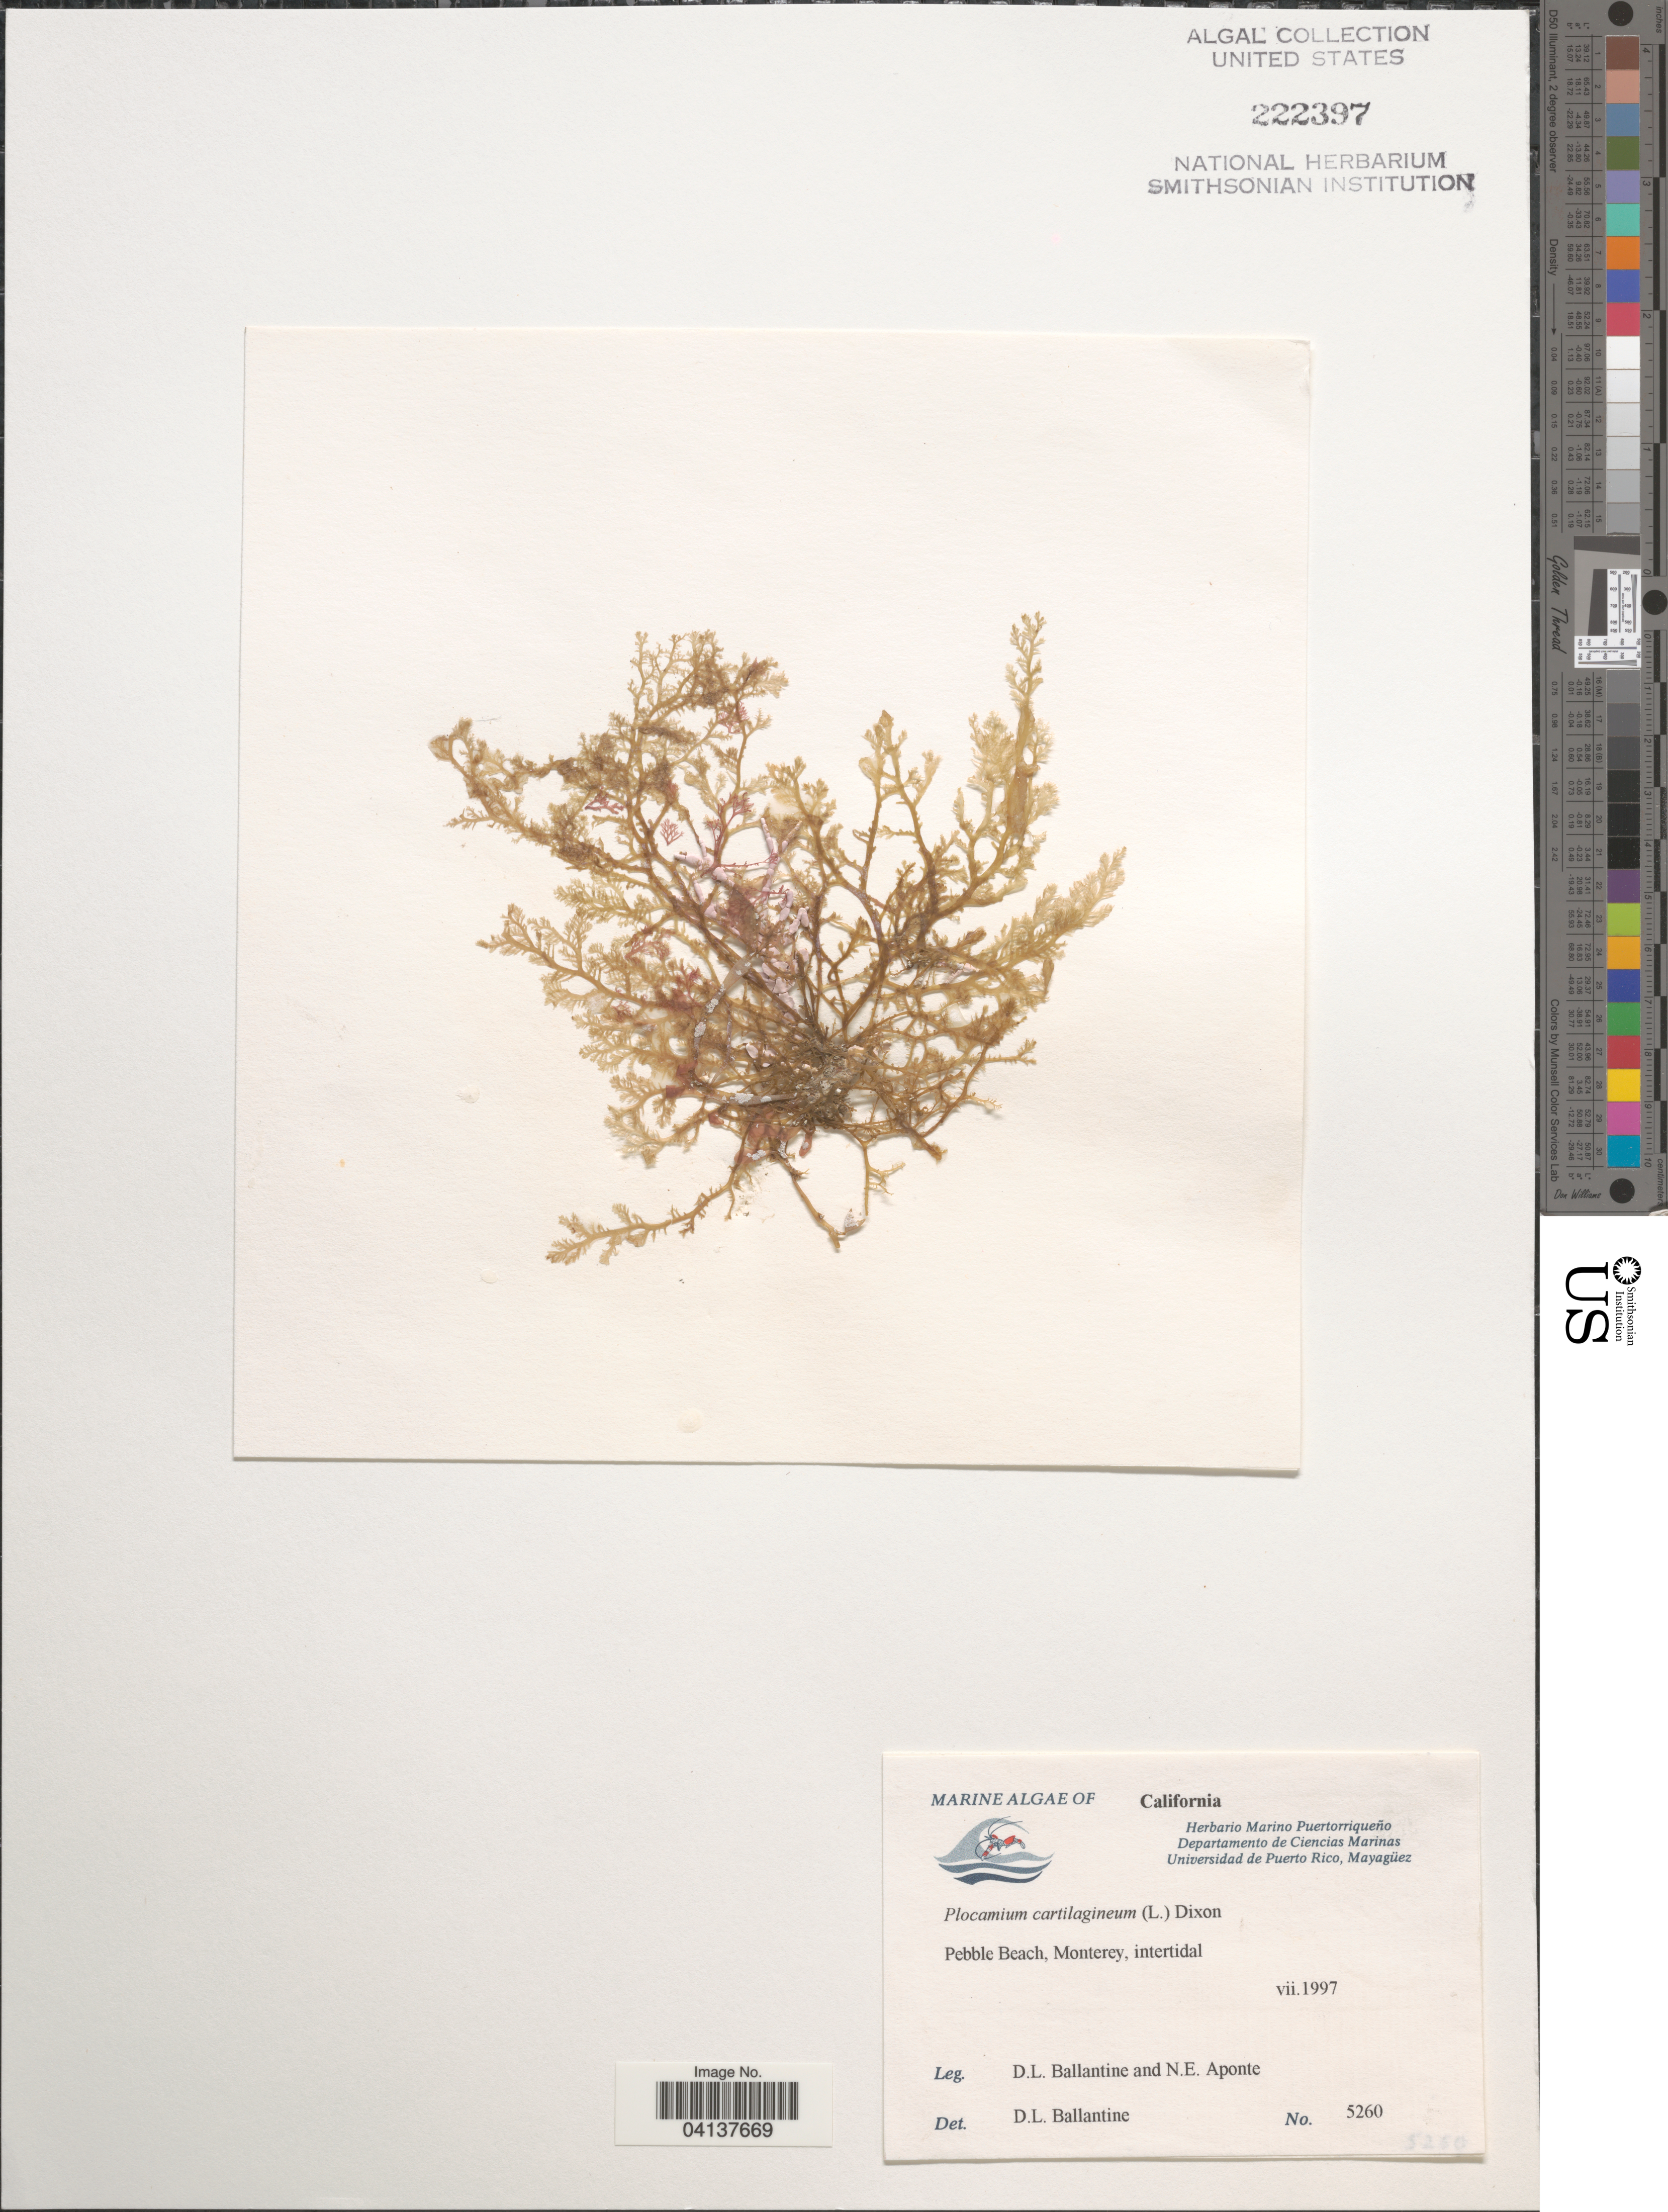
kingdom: Plantae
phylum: Rhodophyta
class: Florideophyceae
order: Plocamiales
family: Plocamiaceae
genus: Plocamium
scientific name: Plocamium cartilagineum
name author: (L.) P.S. Dixon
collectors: D.L. Ballantine & N. E. Aponte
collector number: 5260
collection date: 1997-07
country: United States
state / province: California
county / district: Monterey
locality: Pebble Beach, Monterey.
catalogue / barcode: US 222397